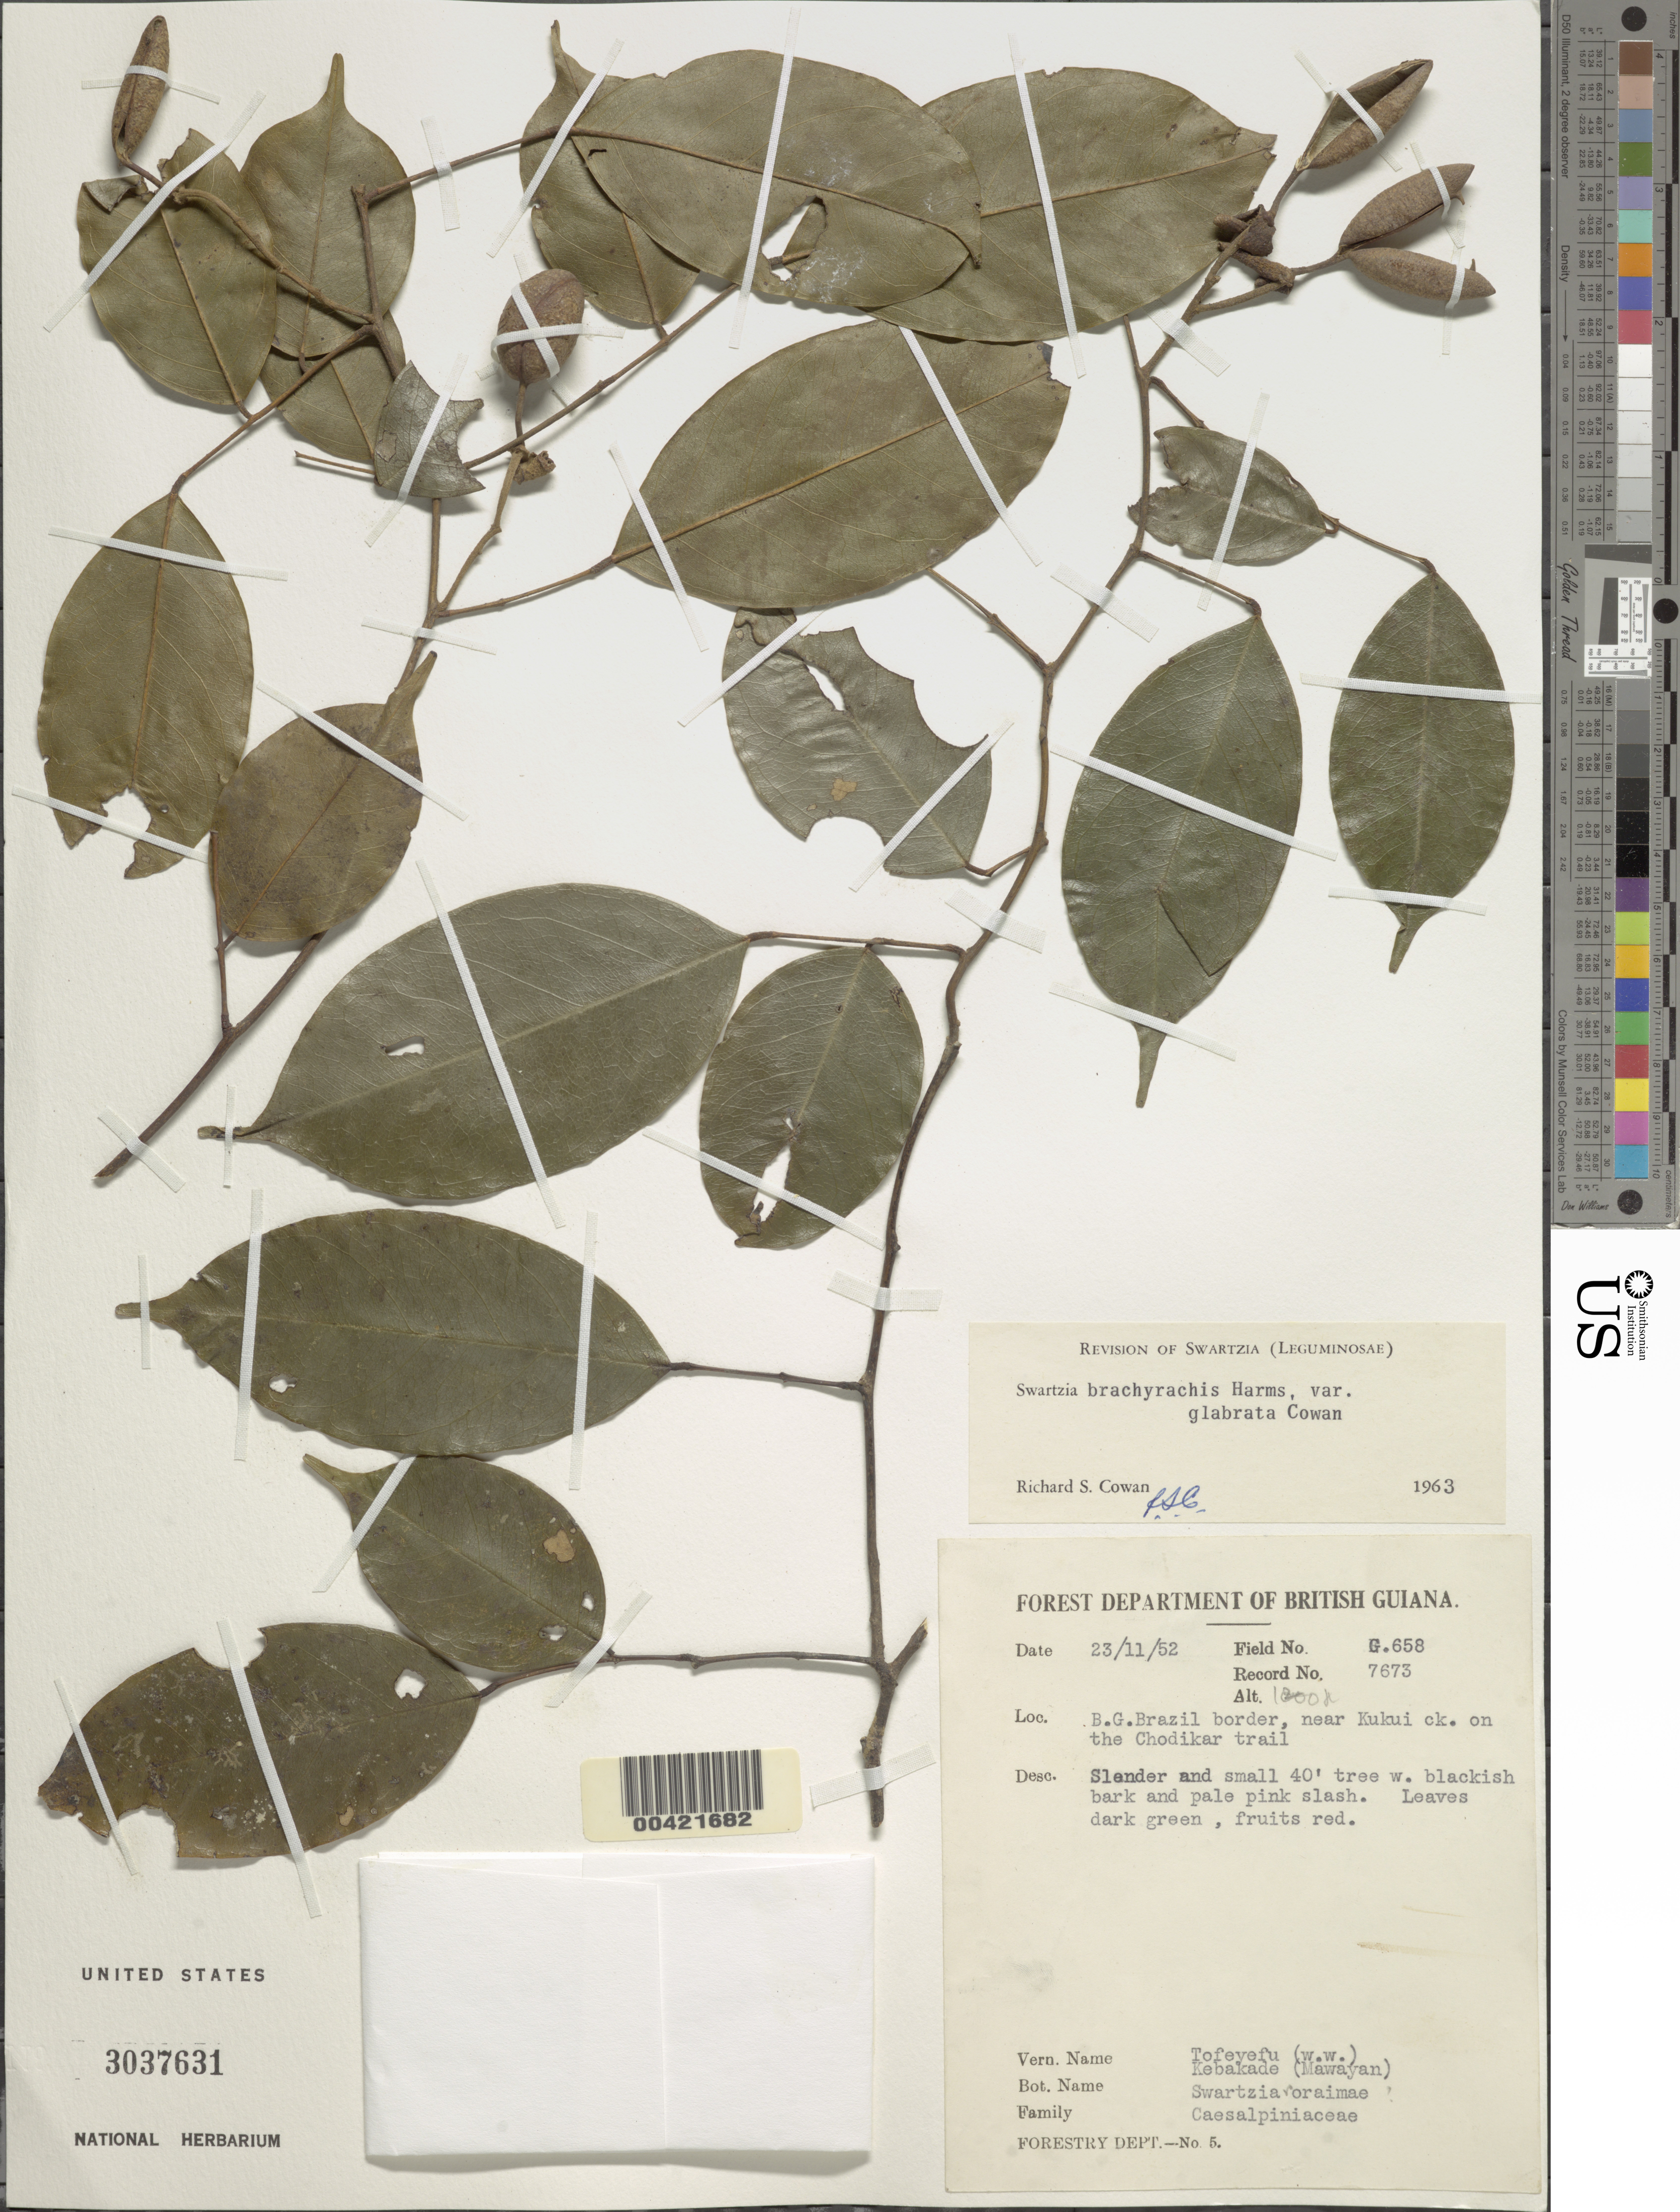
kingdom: Plantae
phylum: Tracheophyta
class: Magnoliopsida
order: Fabales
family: Fabaceae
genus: Swartzia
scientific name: Swartzia brachyrachis var. glabrata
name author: R.S. Cowan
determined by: Cowan, R. S.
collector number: G.658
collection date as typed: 23 Nov 1952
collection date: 1952-11-23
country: Guyana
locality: Kukui ck., near; on the chodikar trail; brazil border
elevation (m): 305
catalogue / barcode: US 3037631